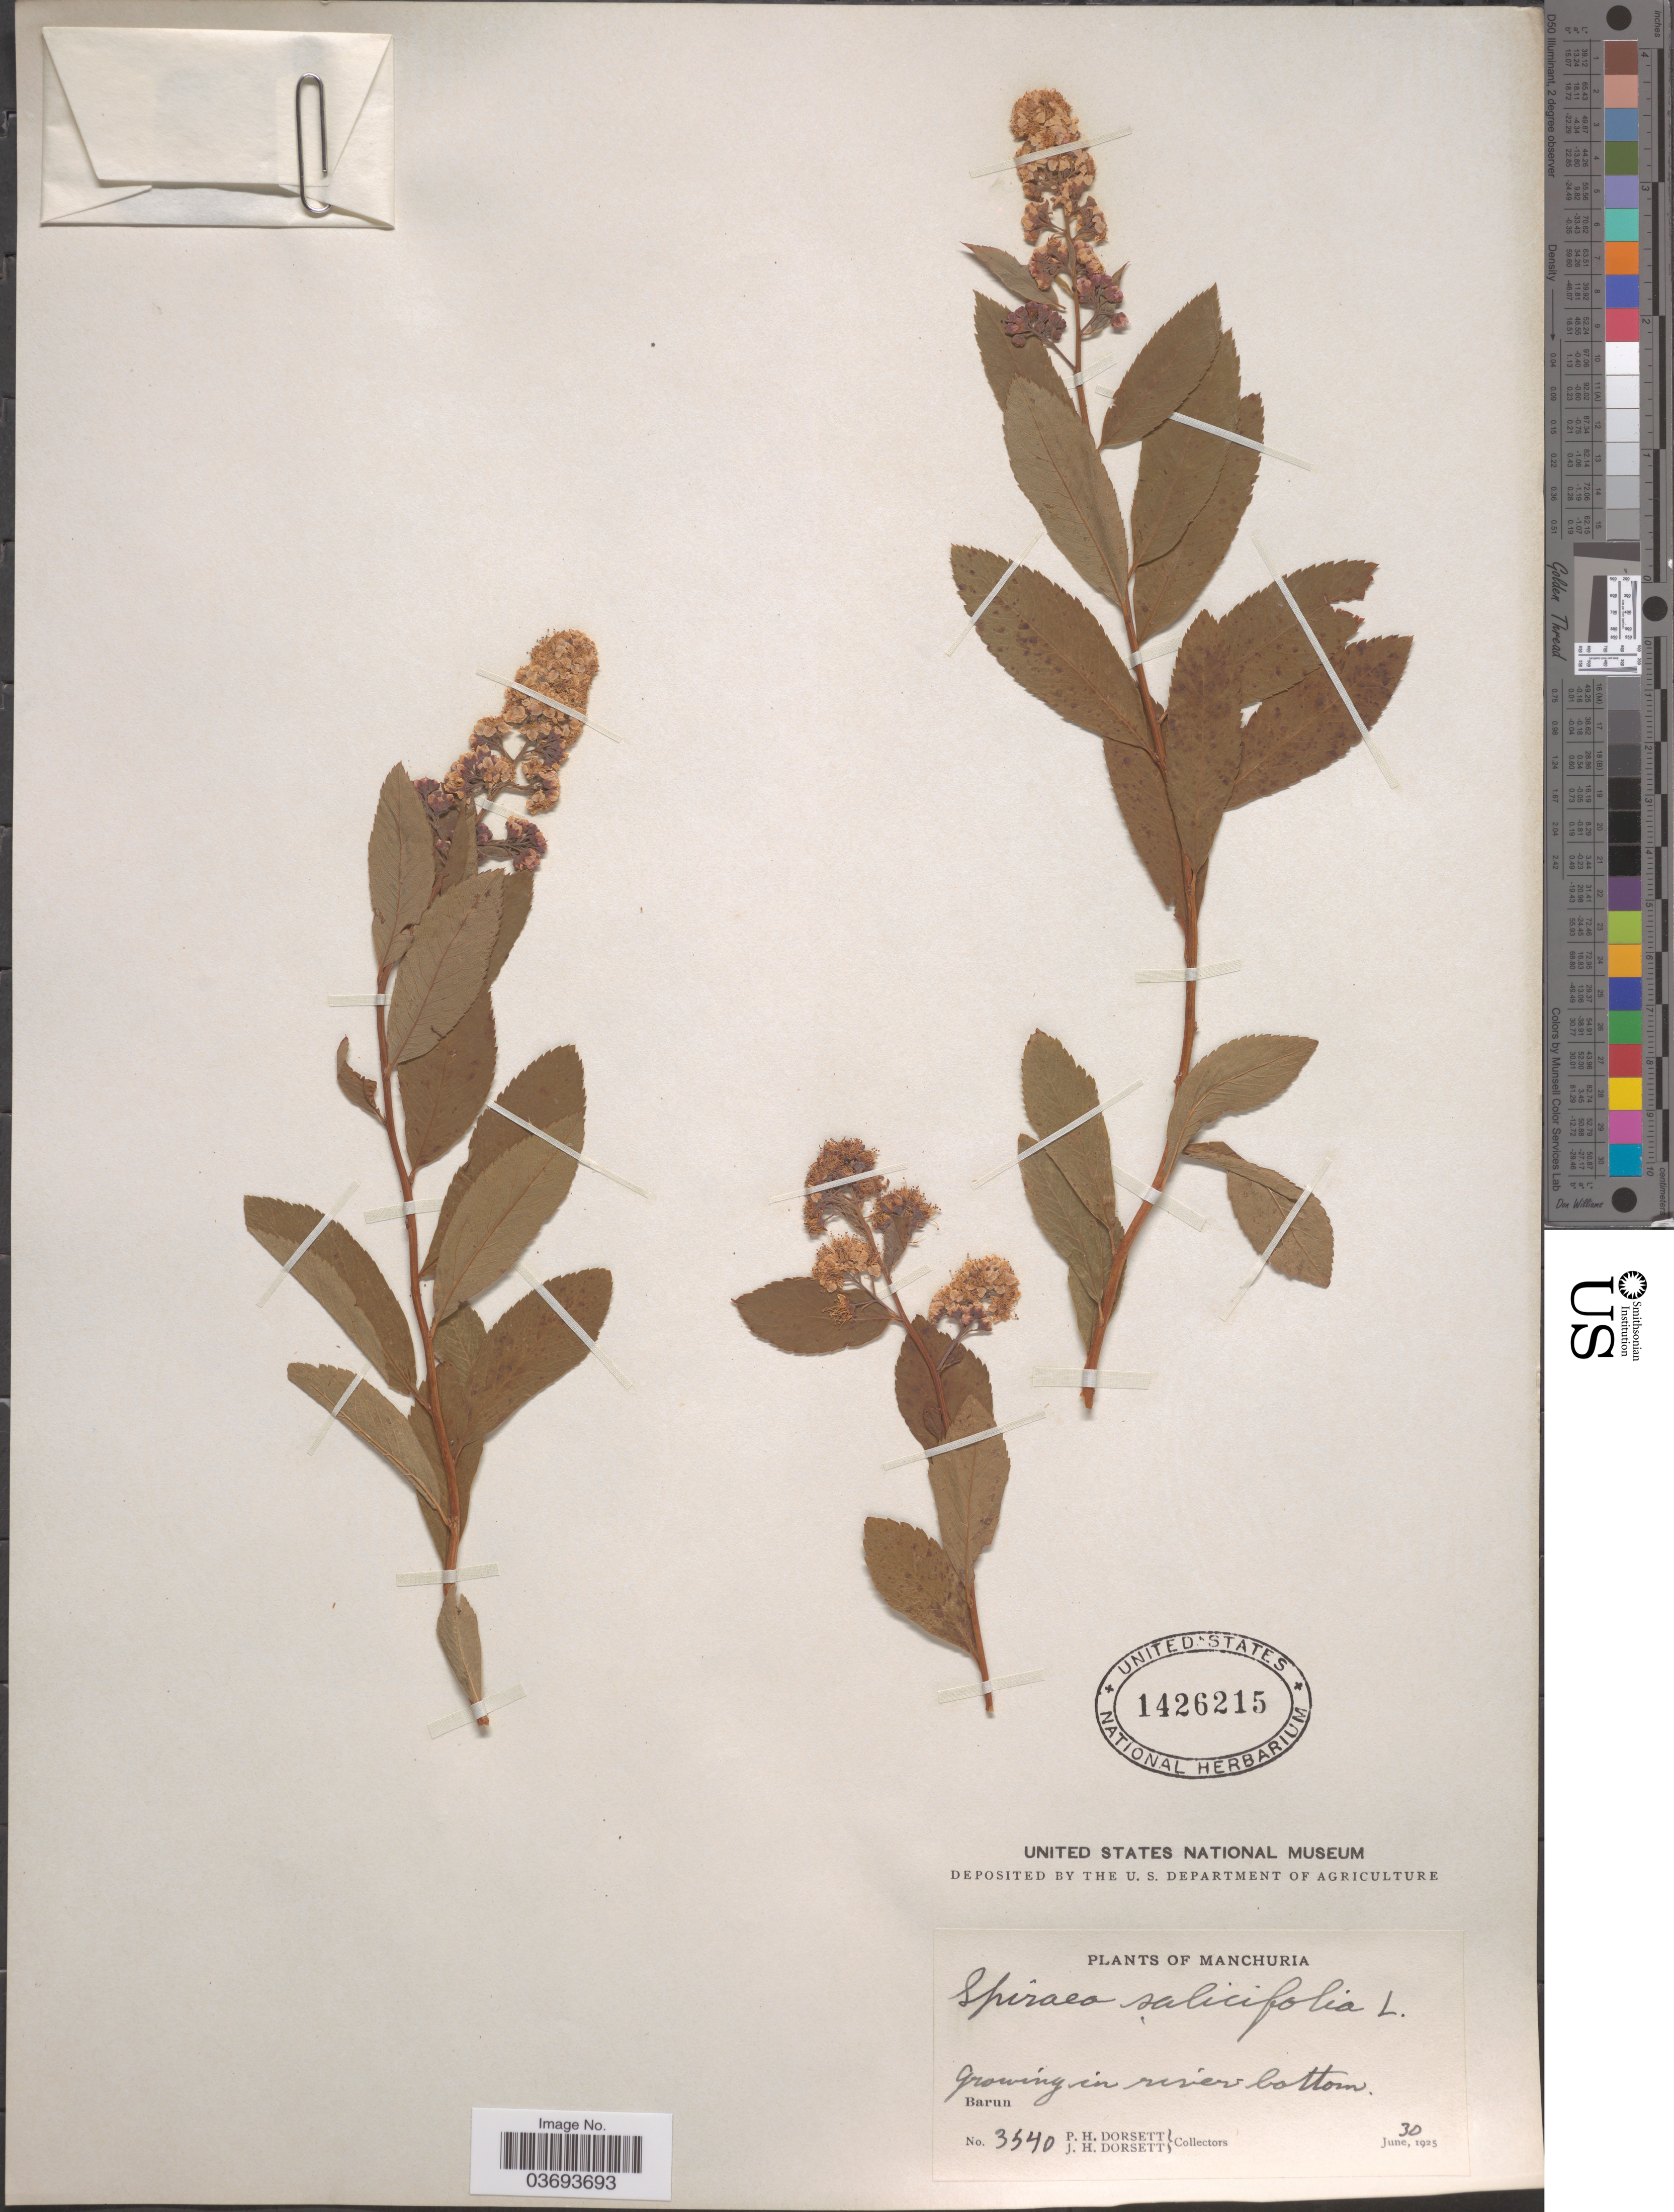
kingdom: Plantae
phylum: Tracheophyta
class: Magnoliopsida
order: Rosales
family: Rosaceae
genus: Spiraea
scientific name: Spiraea salicifolia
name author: L.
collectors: P. H. Dorsett & J. Dorsett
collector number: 3540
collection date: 1925-06-30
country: China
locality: Manchuria. Growing in river bottom. Barun.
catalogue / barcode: US 1426215